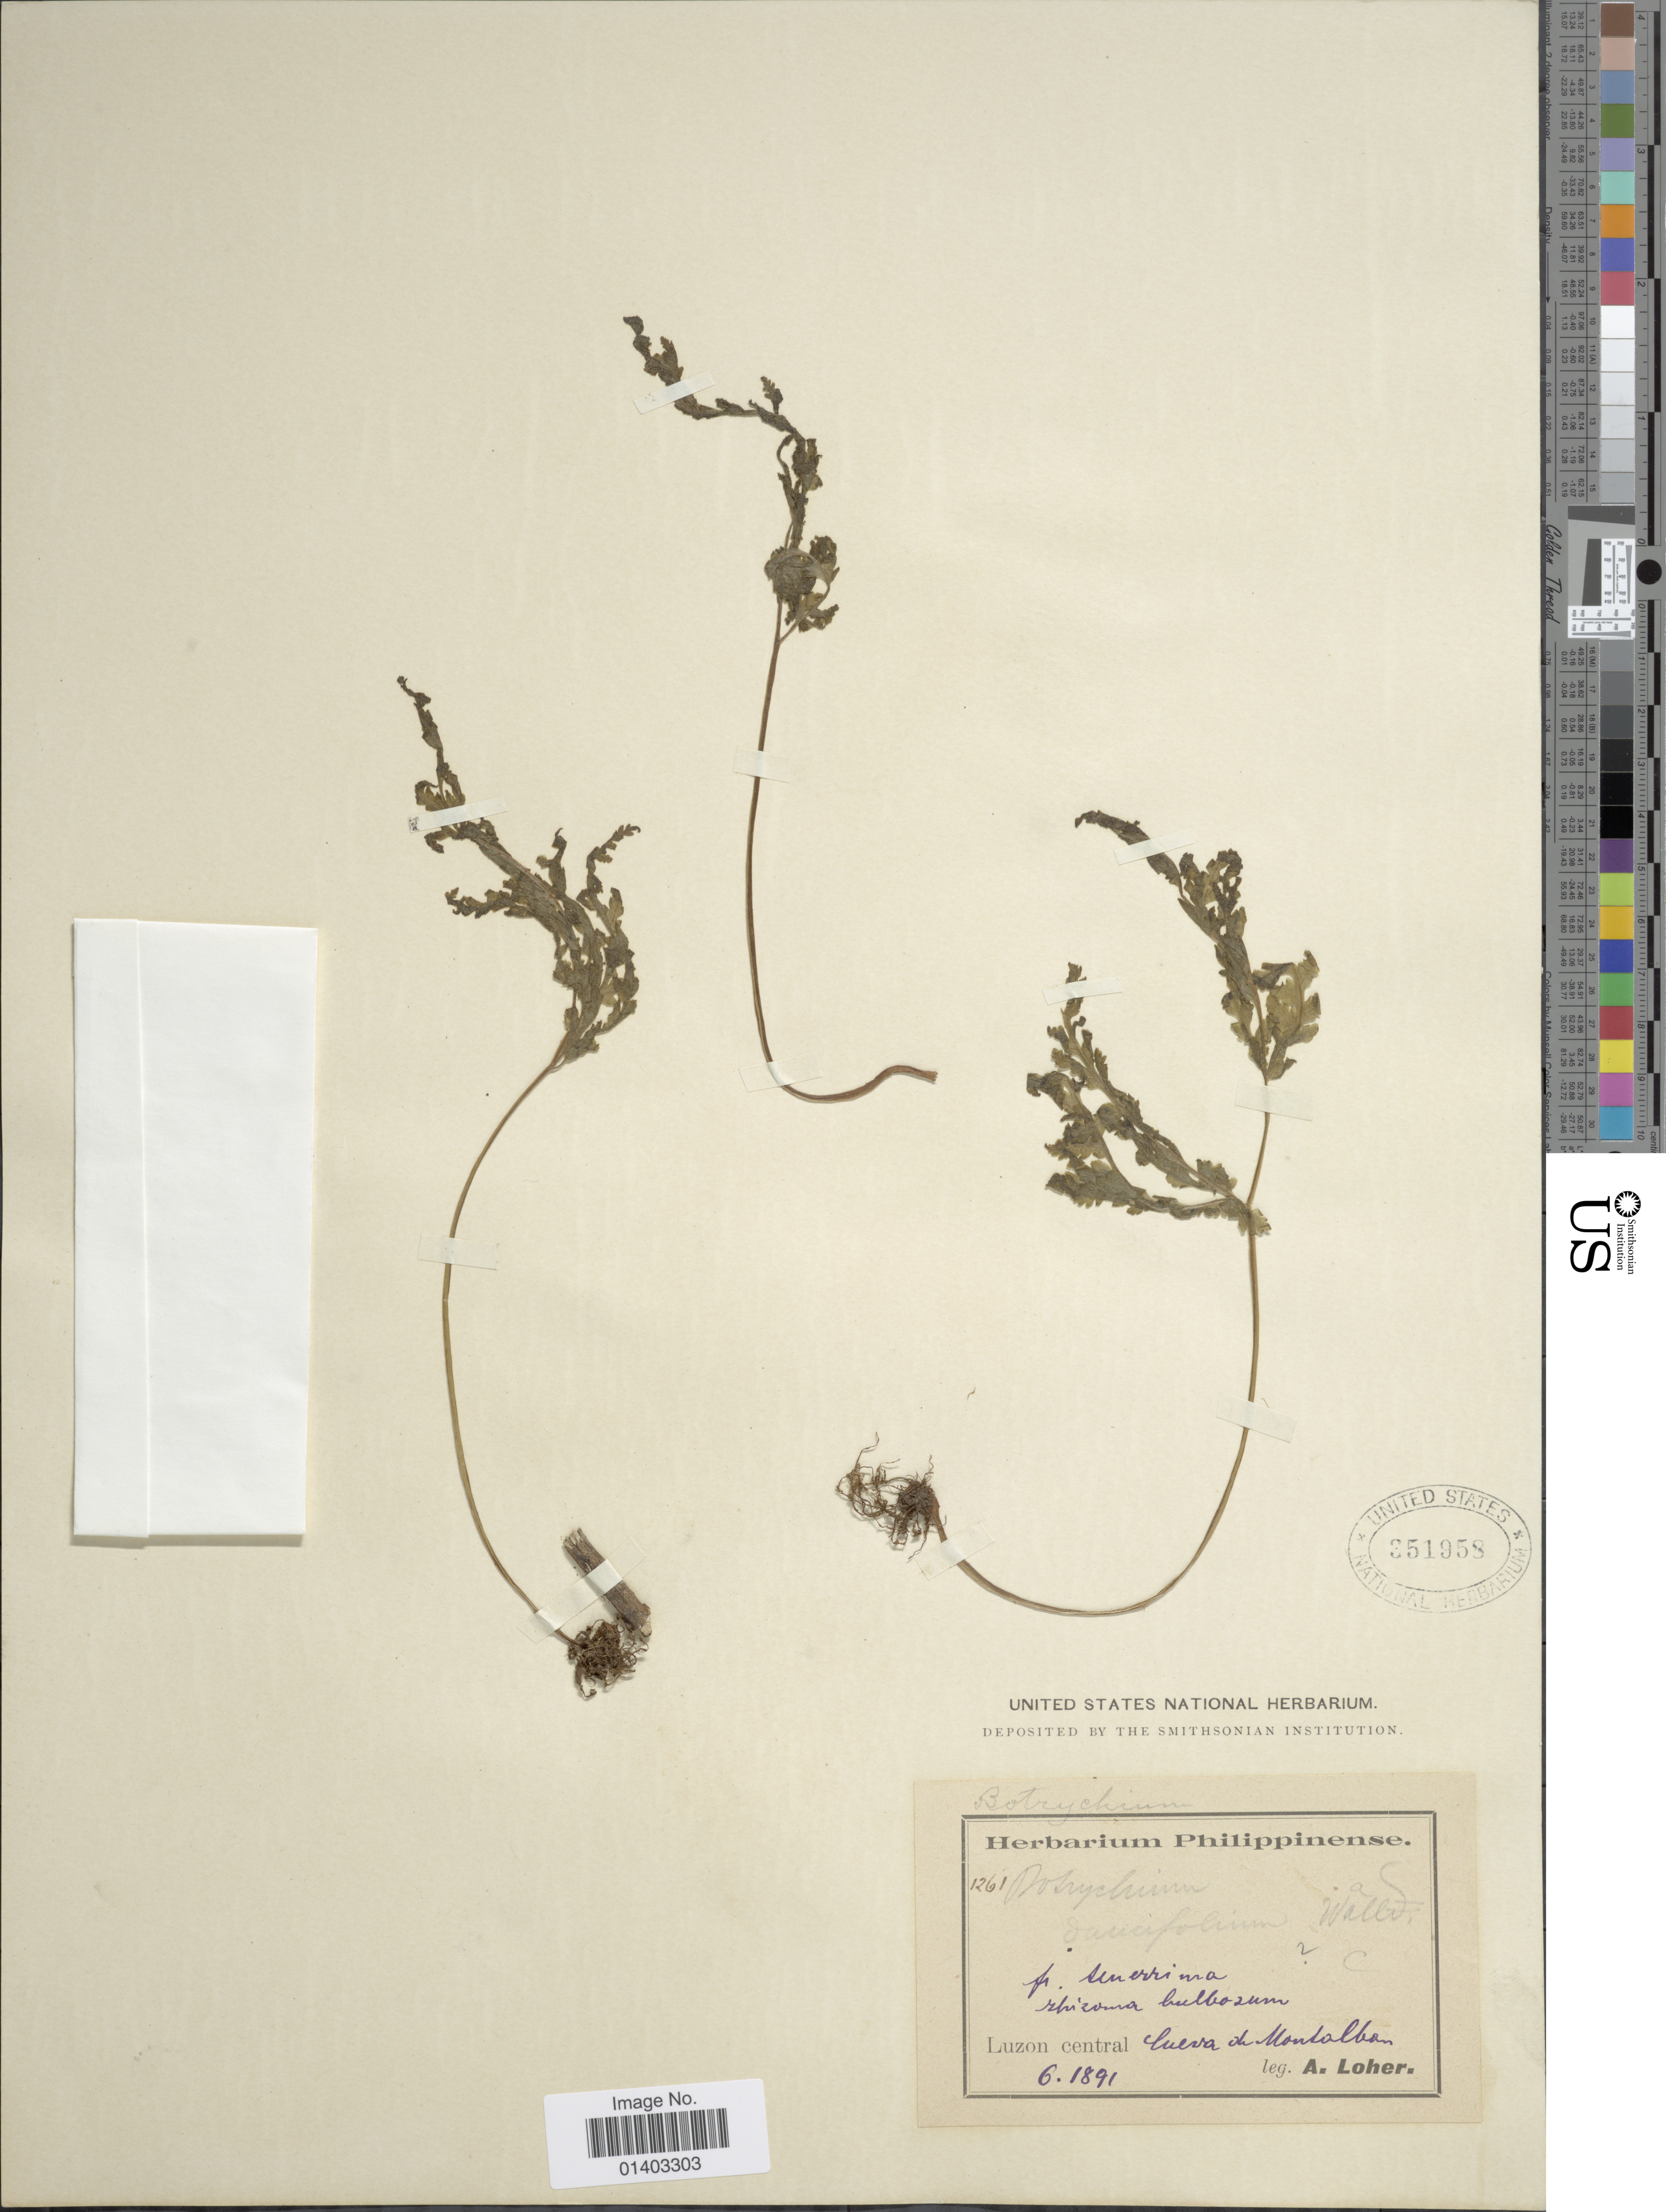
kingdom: Plantae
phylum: Tracheophyta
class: Polypodiopsida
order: Ophioglossales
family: Ophioglossaceae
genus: Botrychium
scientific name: Botrychium daucifolium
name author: (Wall.) Hook. & Grev.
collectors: A. Loher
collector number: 1261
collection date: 1891-06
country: Philippines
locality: Luzon central Cueva du Montalban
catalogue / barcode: US 351958